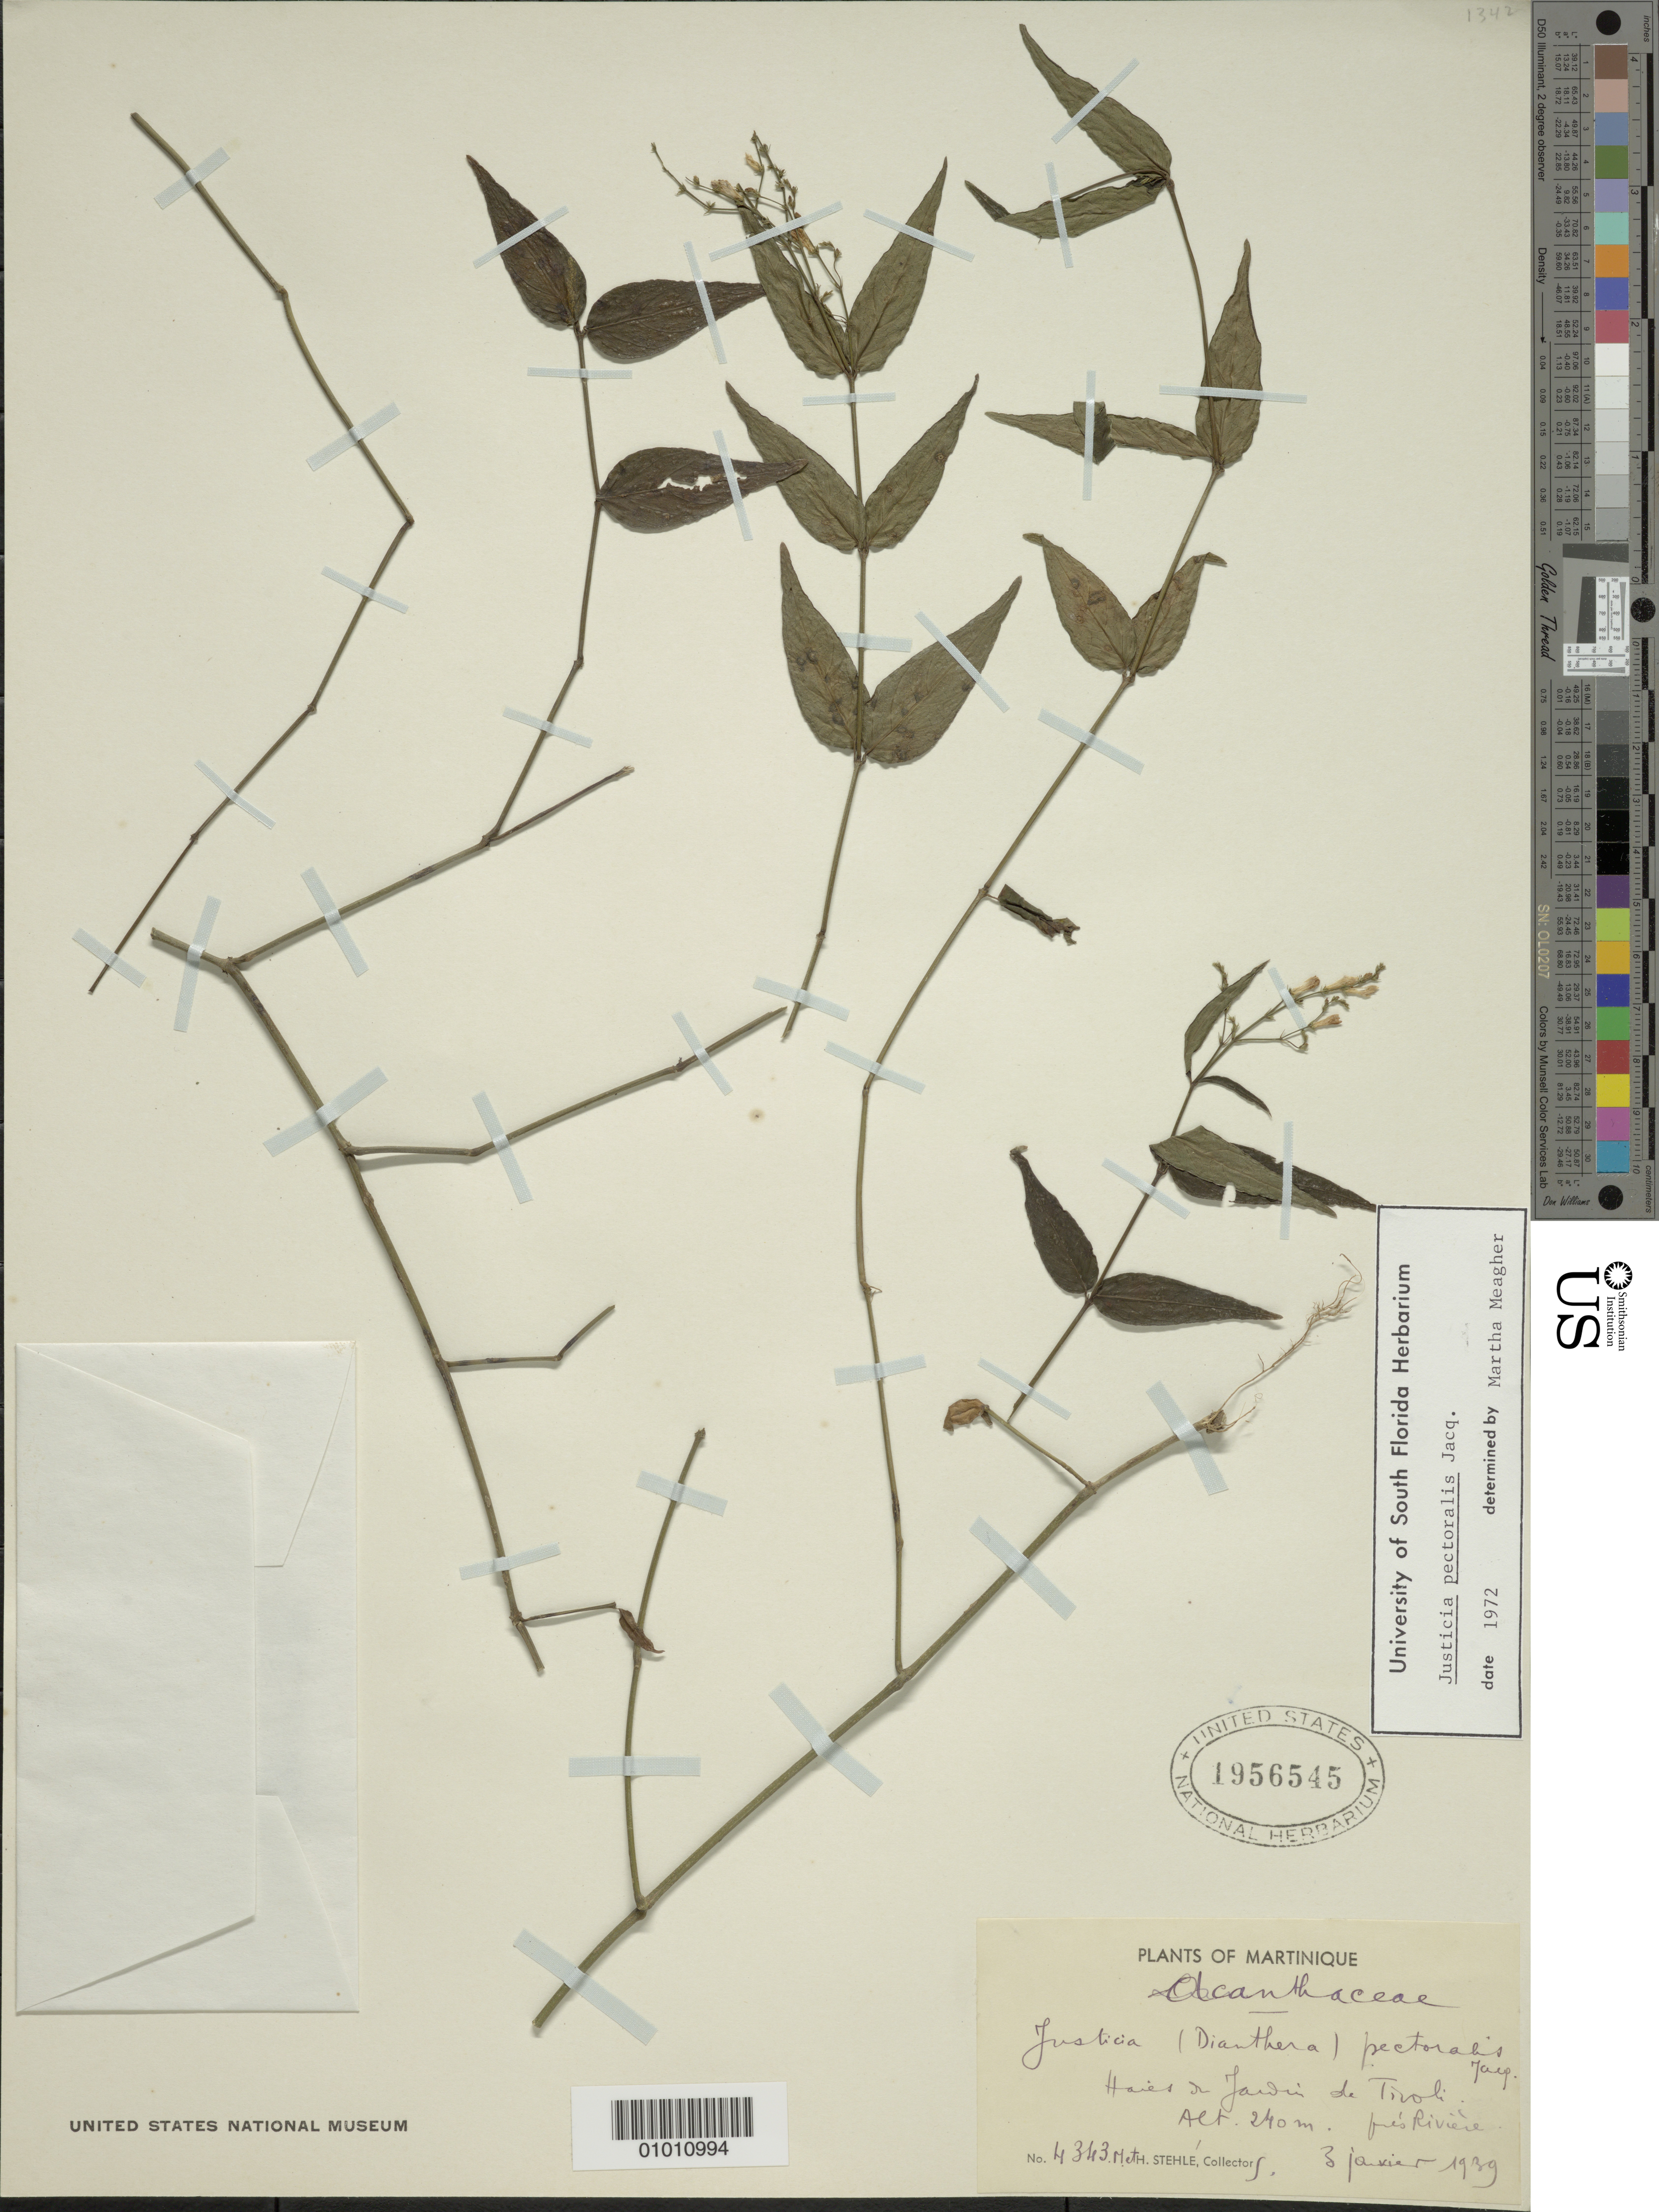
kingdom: Plantae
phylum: Tracheophyta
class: Magnoliopsida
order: Lamiales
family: Acanthaceae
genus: Justicia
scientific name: Justicia pectoralis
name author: Jacq.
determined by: Meagher, M.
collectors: H. Stehlé & M. Stehlé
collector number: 4343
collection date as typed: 03 Jan 1939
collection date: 1939-01-03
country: Martinique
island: Martinique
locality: Jardin de Tivoli, prés Rivière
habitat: Haies de jardin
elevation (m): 240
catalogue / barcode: US 1956545